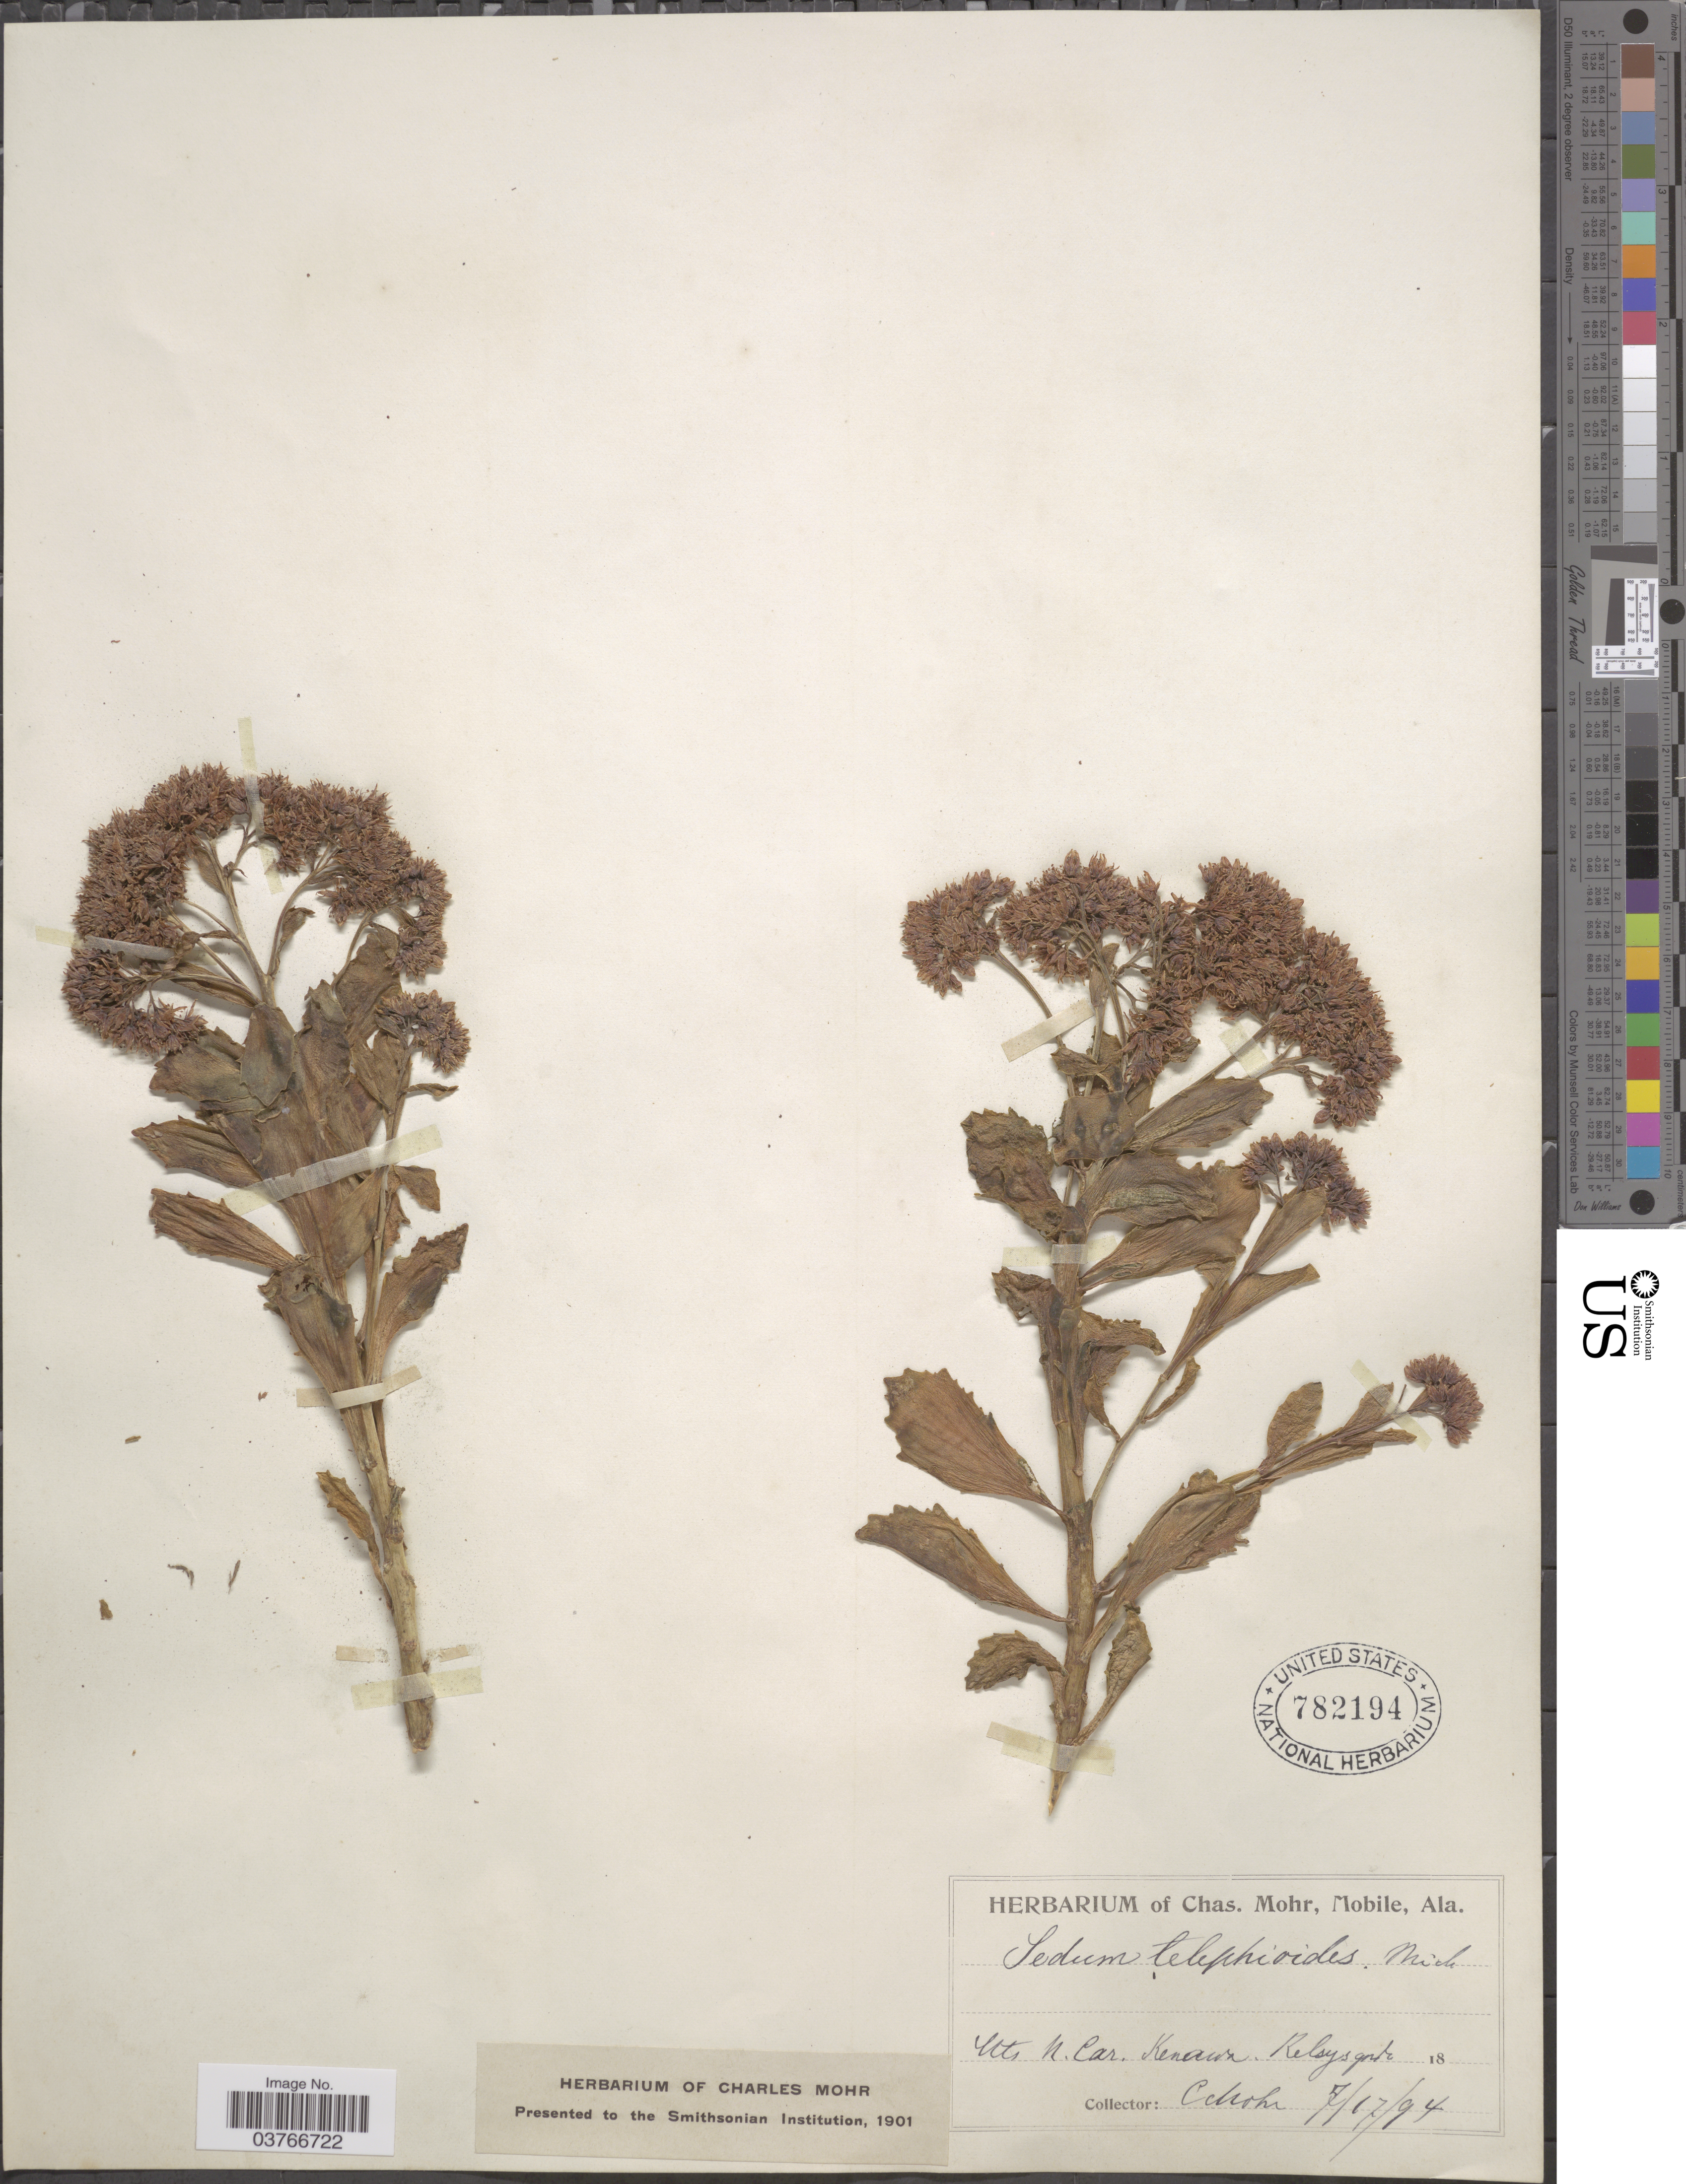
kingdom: Plantae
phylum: Tracheophyta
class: Magnoliopsida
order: Saxifragales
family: Crassulaceae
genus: Hylotelephium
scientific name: Hylotelephium telephioides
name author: (Michx.) H. Ohba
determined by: Strong, Mark T., (BOT), Smithsonian Institution - National Museum of Natural History (UNITED STATES)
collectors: Mohr, C. T. (herbarium)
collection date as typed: Transcribed d/m/y: 17/7/94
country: United States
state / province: North Carolina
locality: Mts N. Car. Kenauz. Kelsysgritz [interpreted].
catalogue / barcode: US 782194